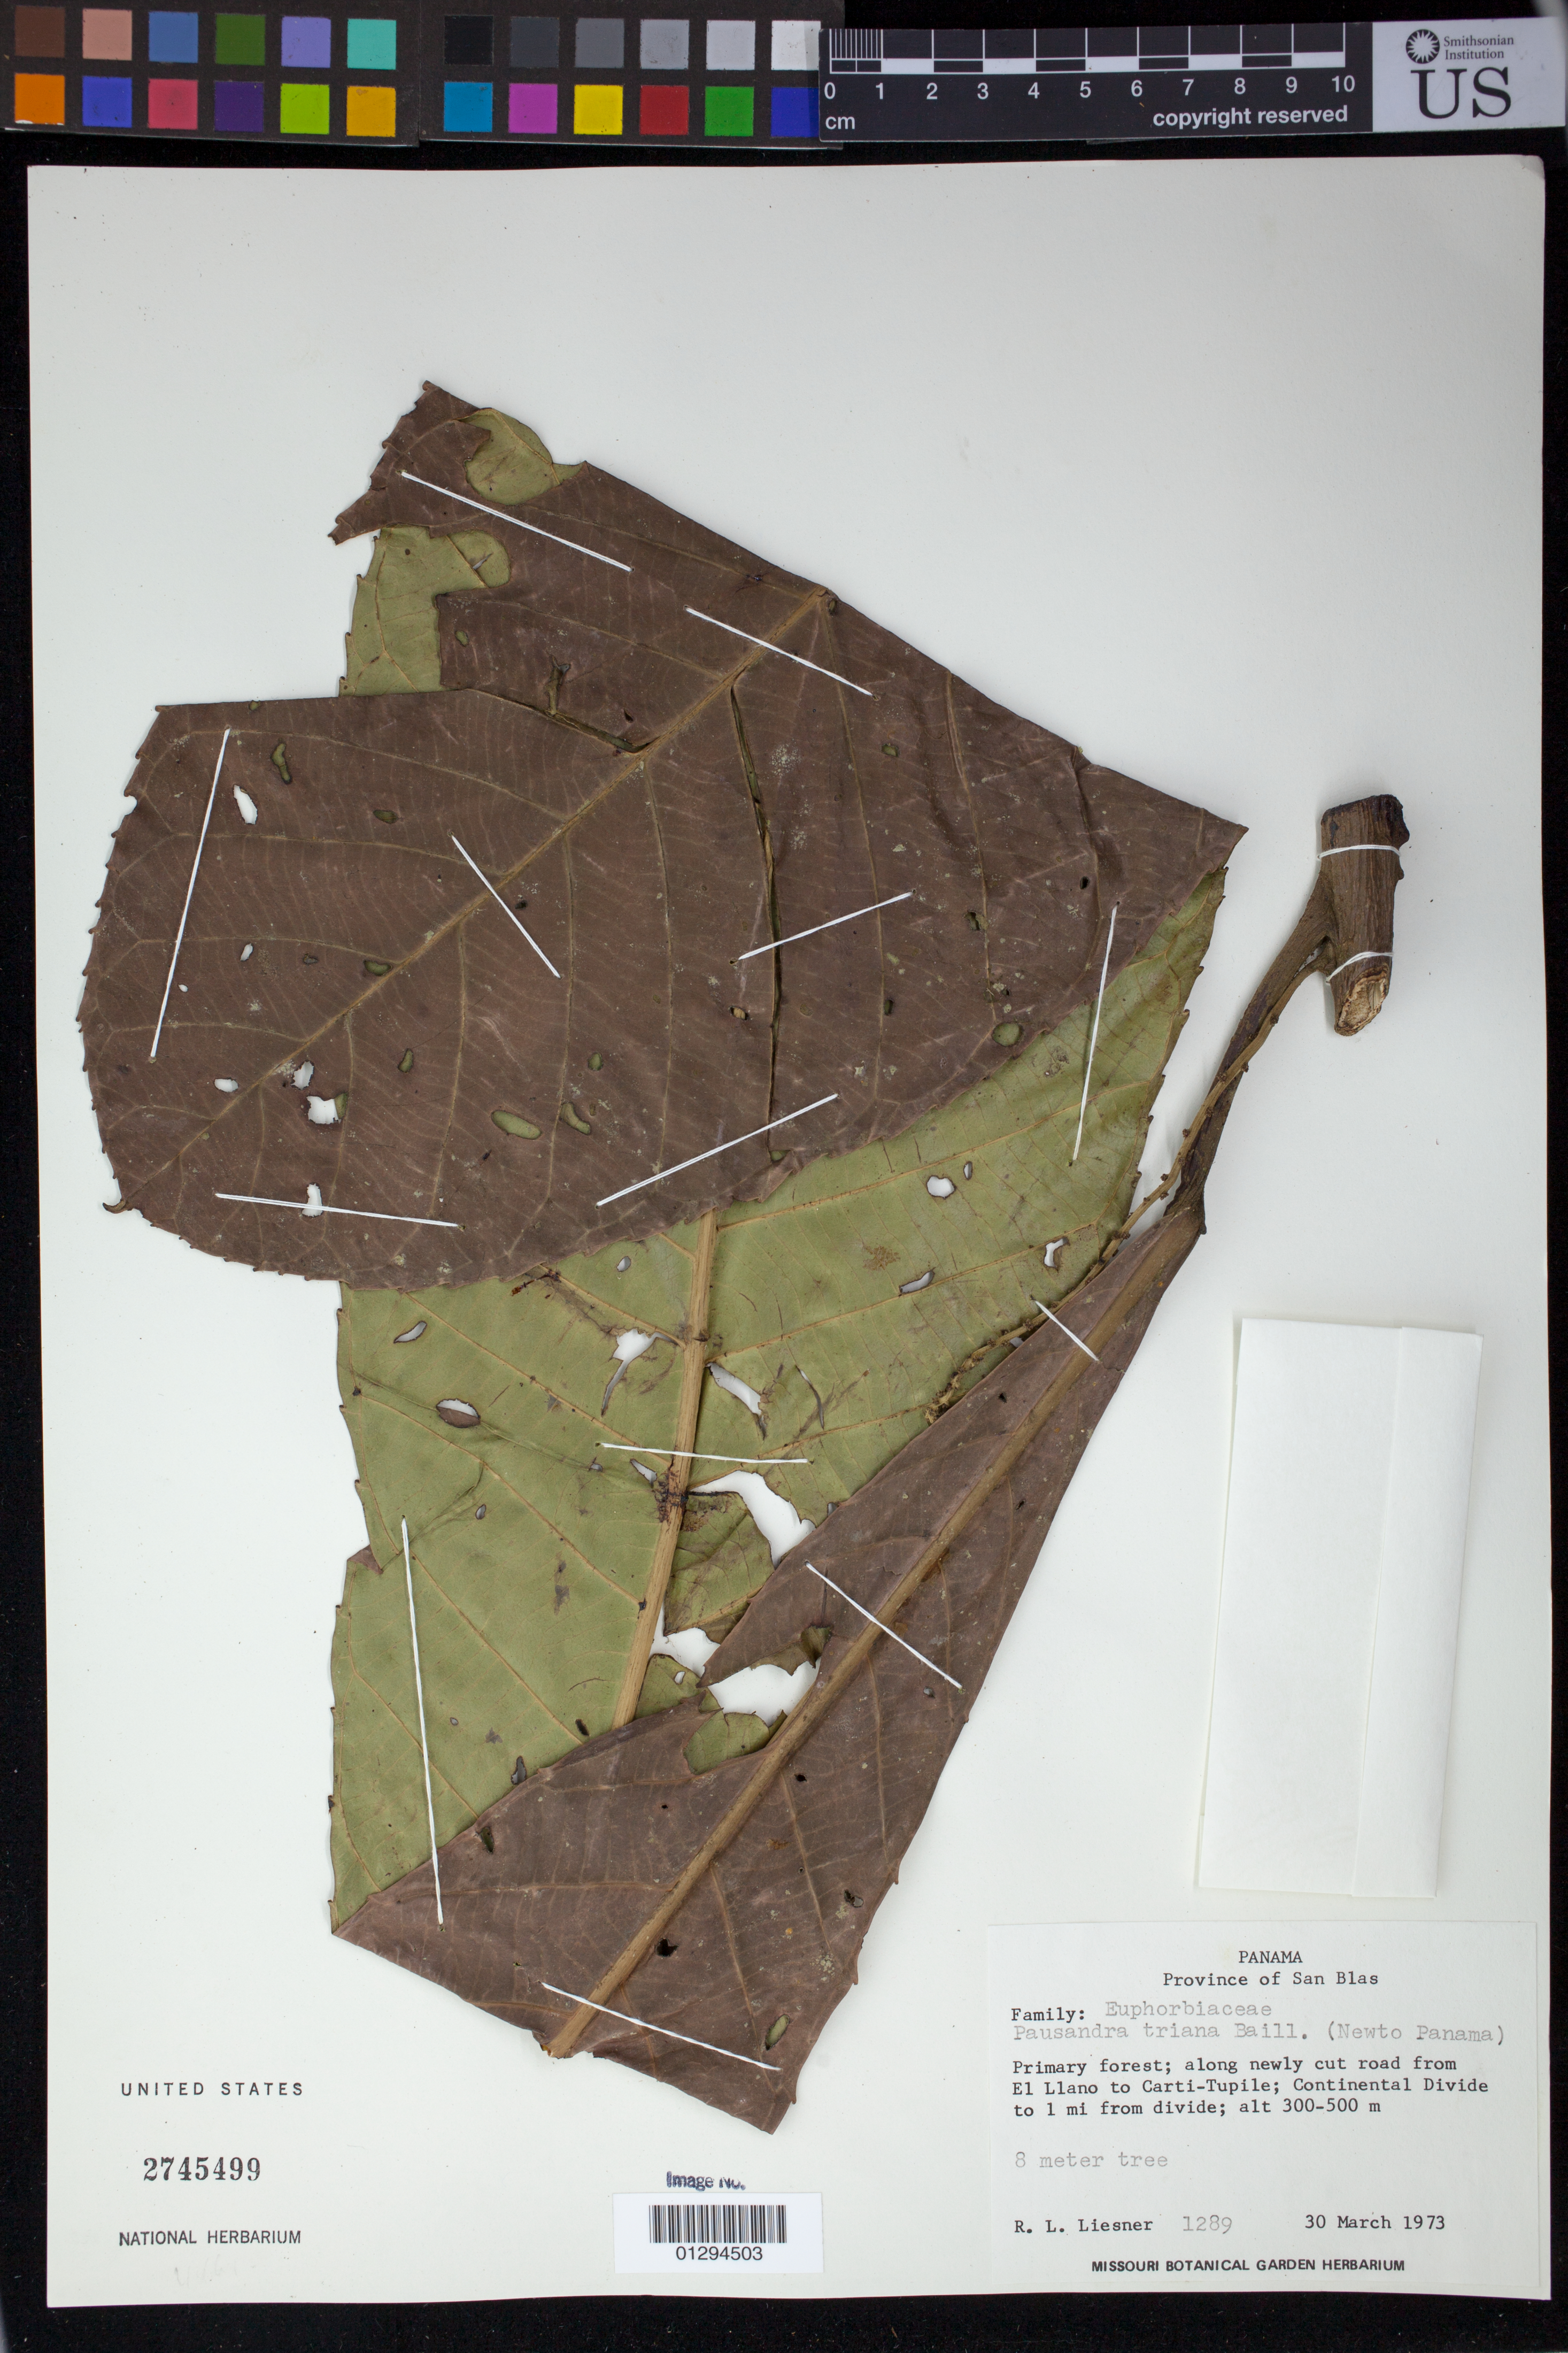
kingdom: Plantae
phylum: Tracheophyta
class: Magnoliopsida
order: Malpighiales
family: Euphorbiaceae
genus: Pausandra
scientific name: Pausandra trianae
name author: (Müll. Arg.) Baill.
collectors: R. L. Liesner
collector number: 1289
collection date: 1973-03-30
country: Panama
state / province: Kuna Yala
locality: Province of San Blas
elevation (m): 300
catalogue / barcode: US 2745499